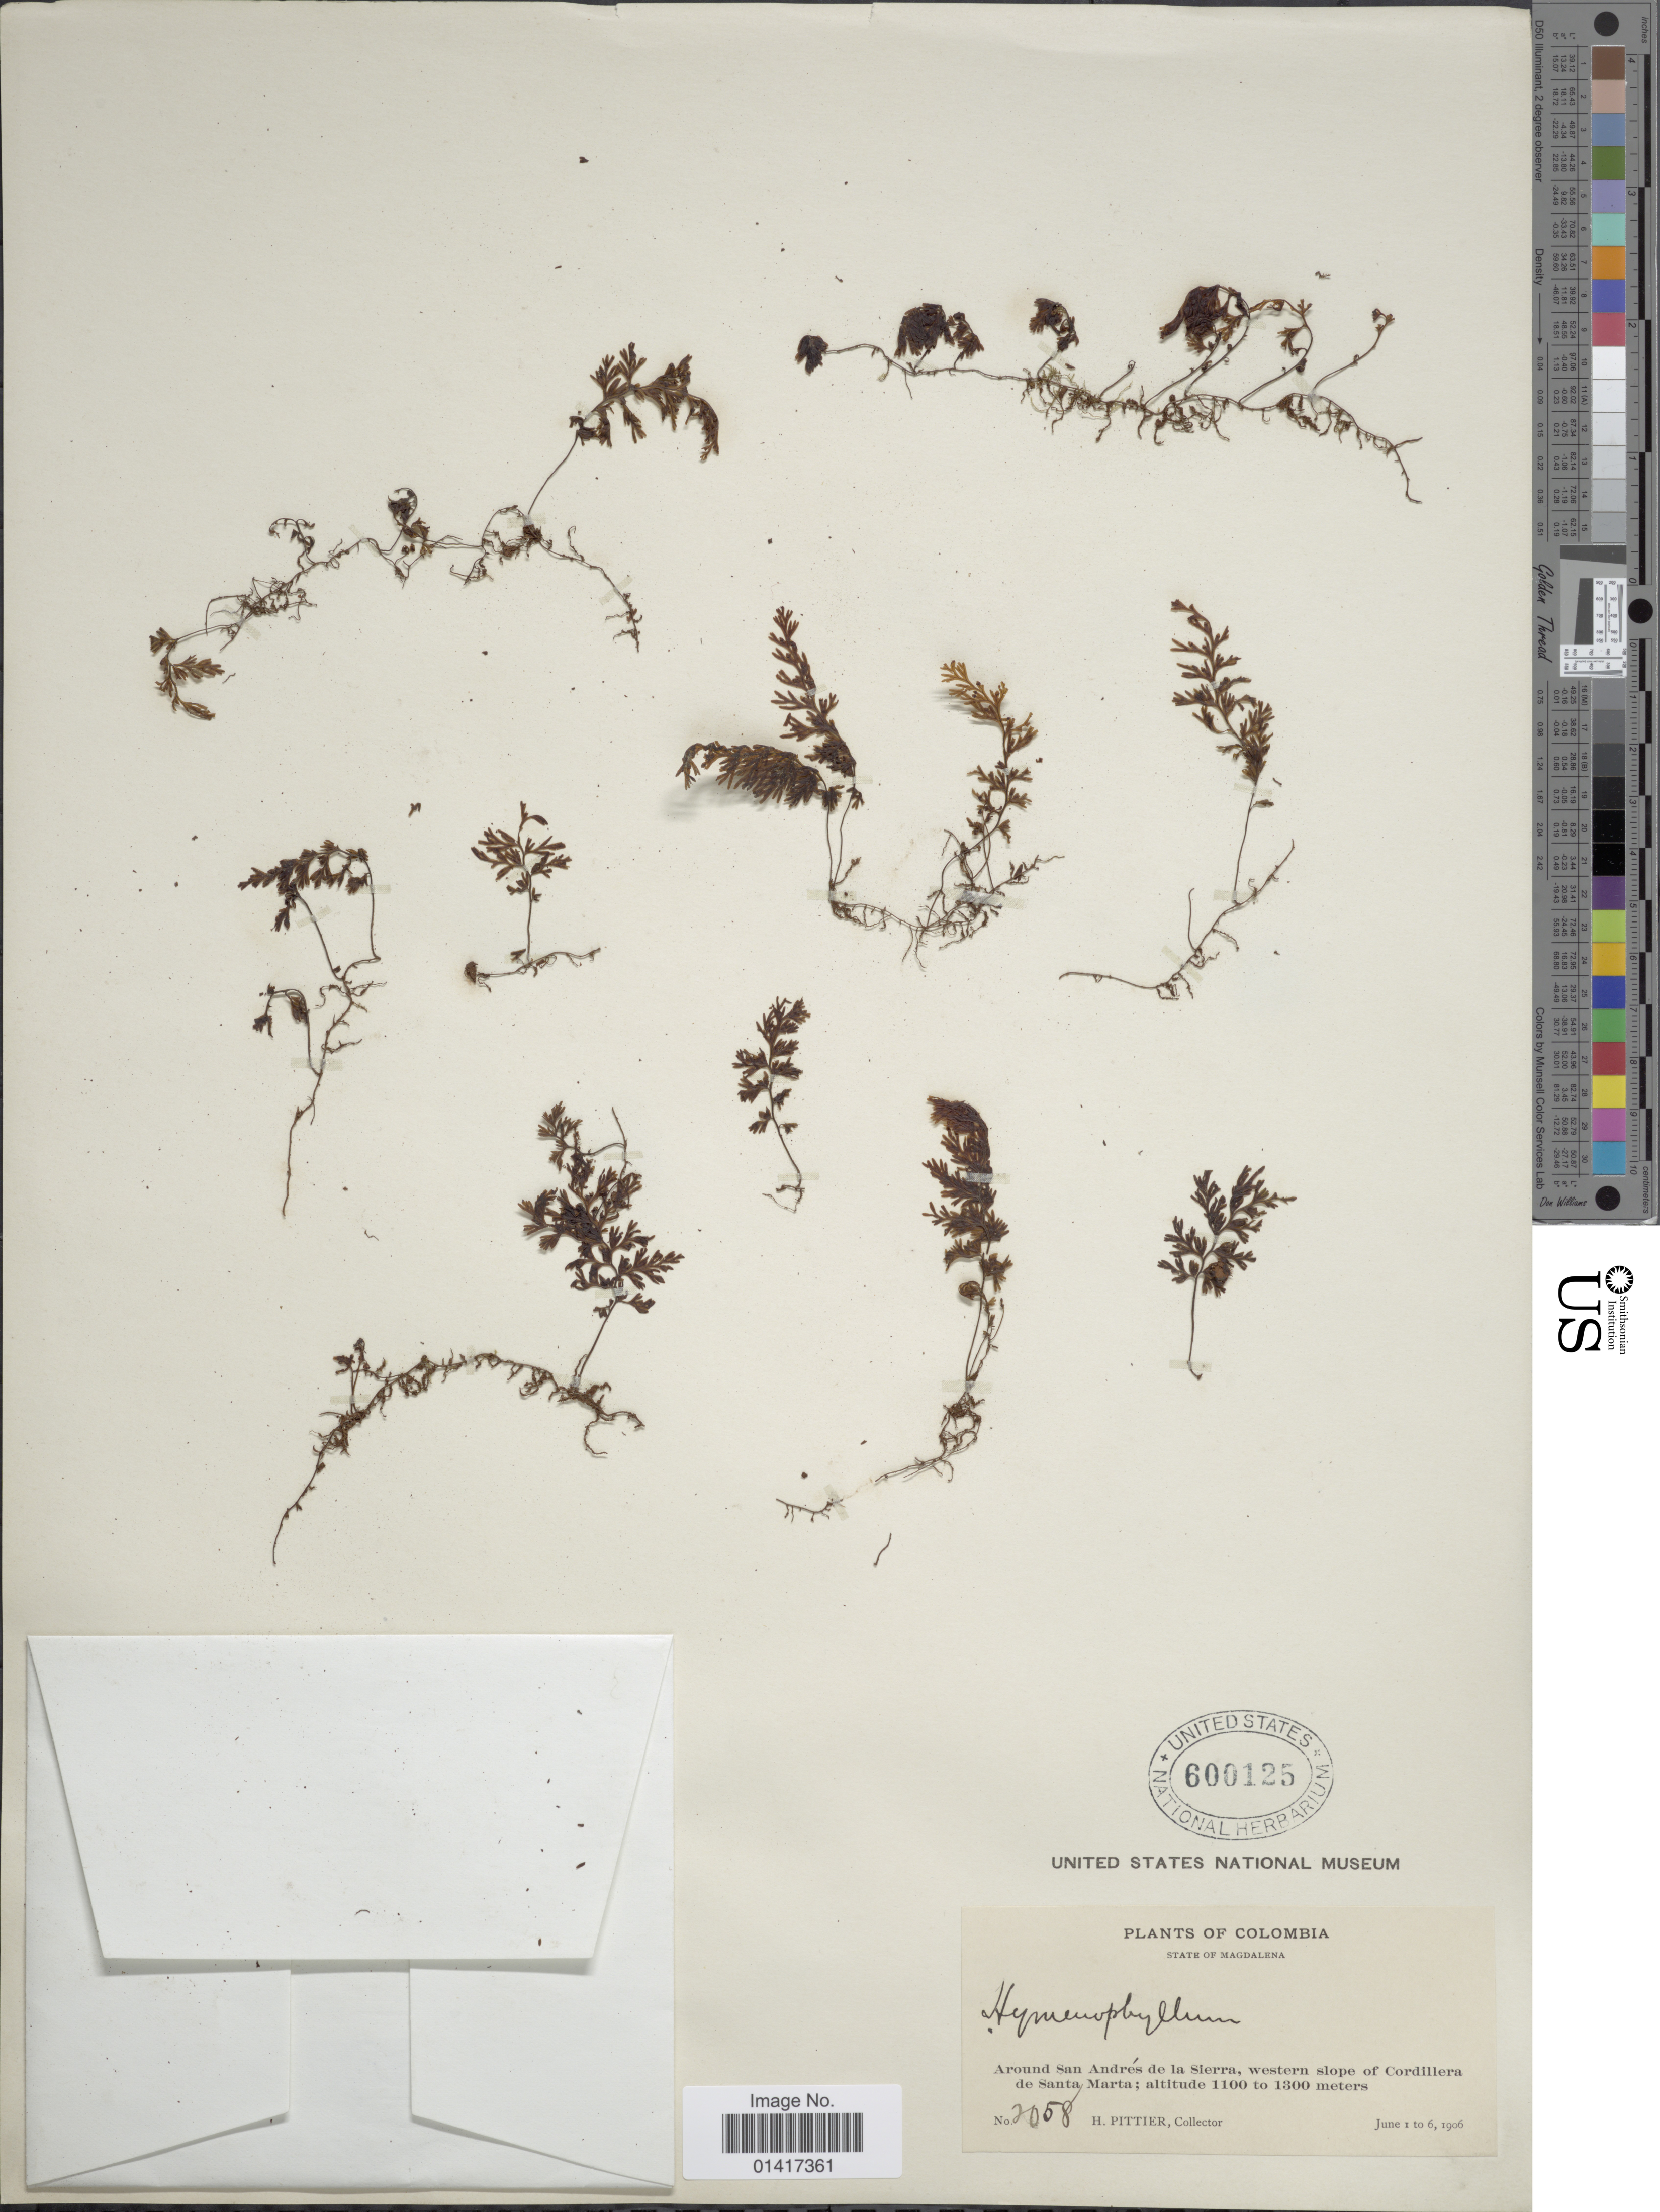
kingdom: Plantae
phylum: Tracheophyta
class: Polypodiopsida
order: Hymenophyllales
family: Hymenophyllaceae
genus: Hymenophyllum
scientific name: Hymenophyllum sp.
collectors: H. F. Pittier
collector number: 2058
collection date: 1906-06-01/1906-06-06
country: Colombia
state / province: Magdalena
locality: State of Magdalena, around San Andres de la Sierra, western slope of Cordillera de Santa Marta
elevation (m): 1100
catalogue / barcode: US 600125